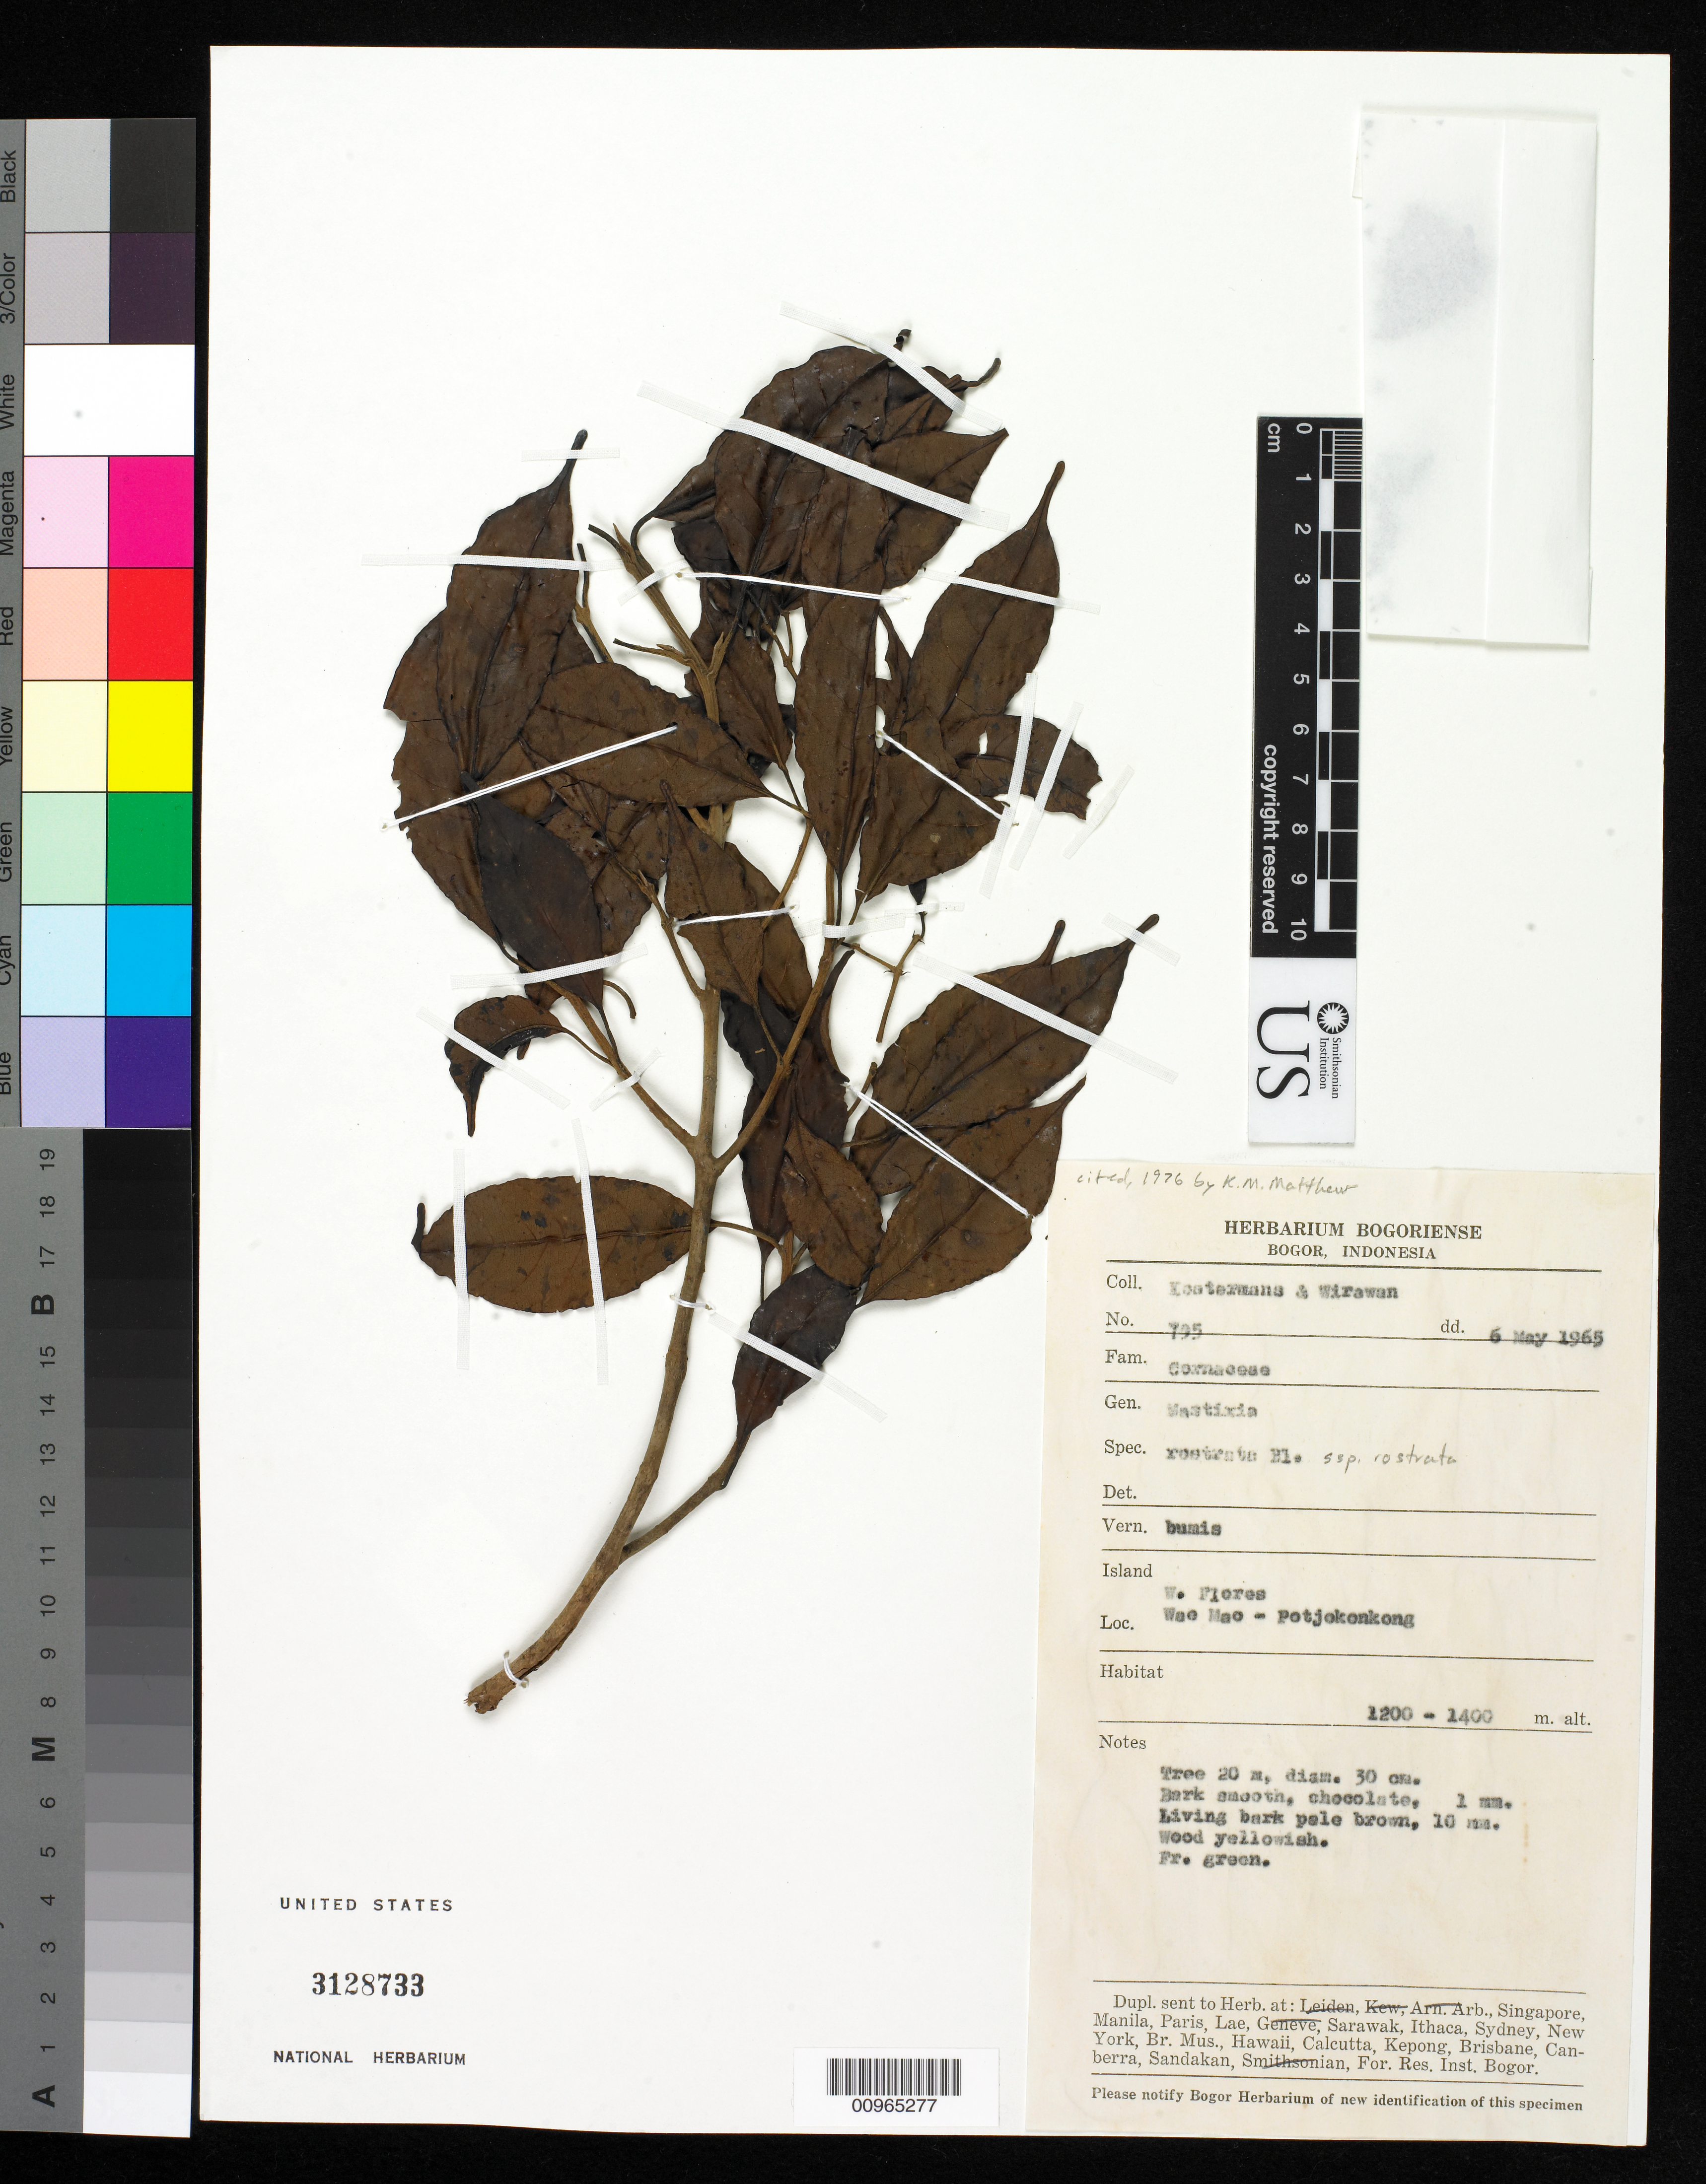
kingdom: Plantae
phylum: Tracheophyta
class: Magnoliopsida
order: Cornales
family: Nyssaceae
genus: Mastixia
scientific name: Mastixia rostrata subsp. rostrata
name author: Blume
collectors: A. J. G. Kostermans & N. Wirawan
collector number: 795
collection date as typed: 06 May 1965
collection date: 1965-05-06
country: Indonesia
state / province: Lesser Sunda Is.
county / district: East Nusa Tenggara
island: Flores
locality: Wae Mao - Potjokonkong, W. Flores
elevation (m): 1200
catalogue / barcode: US 3128733